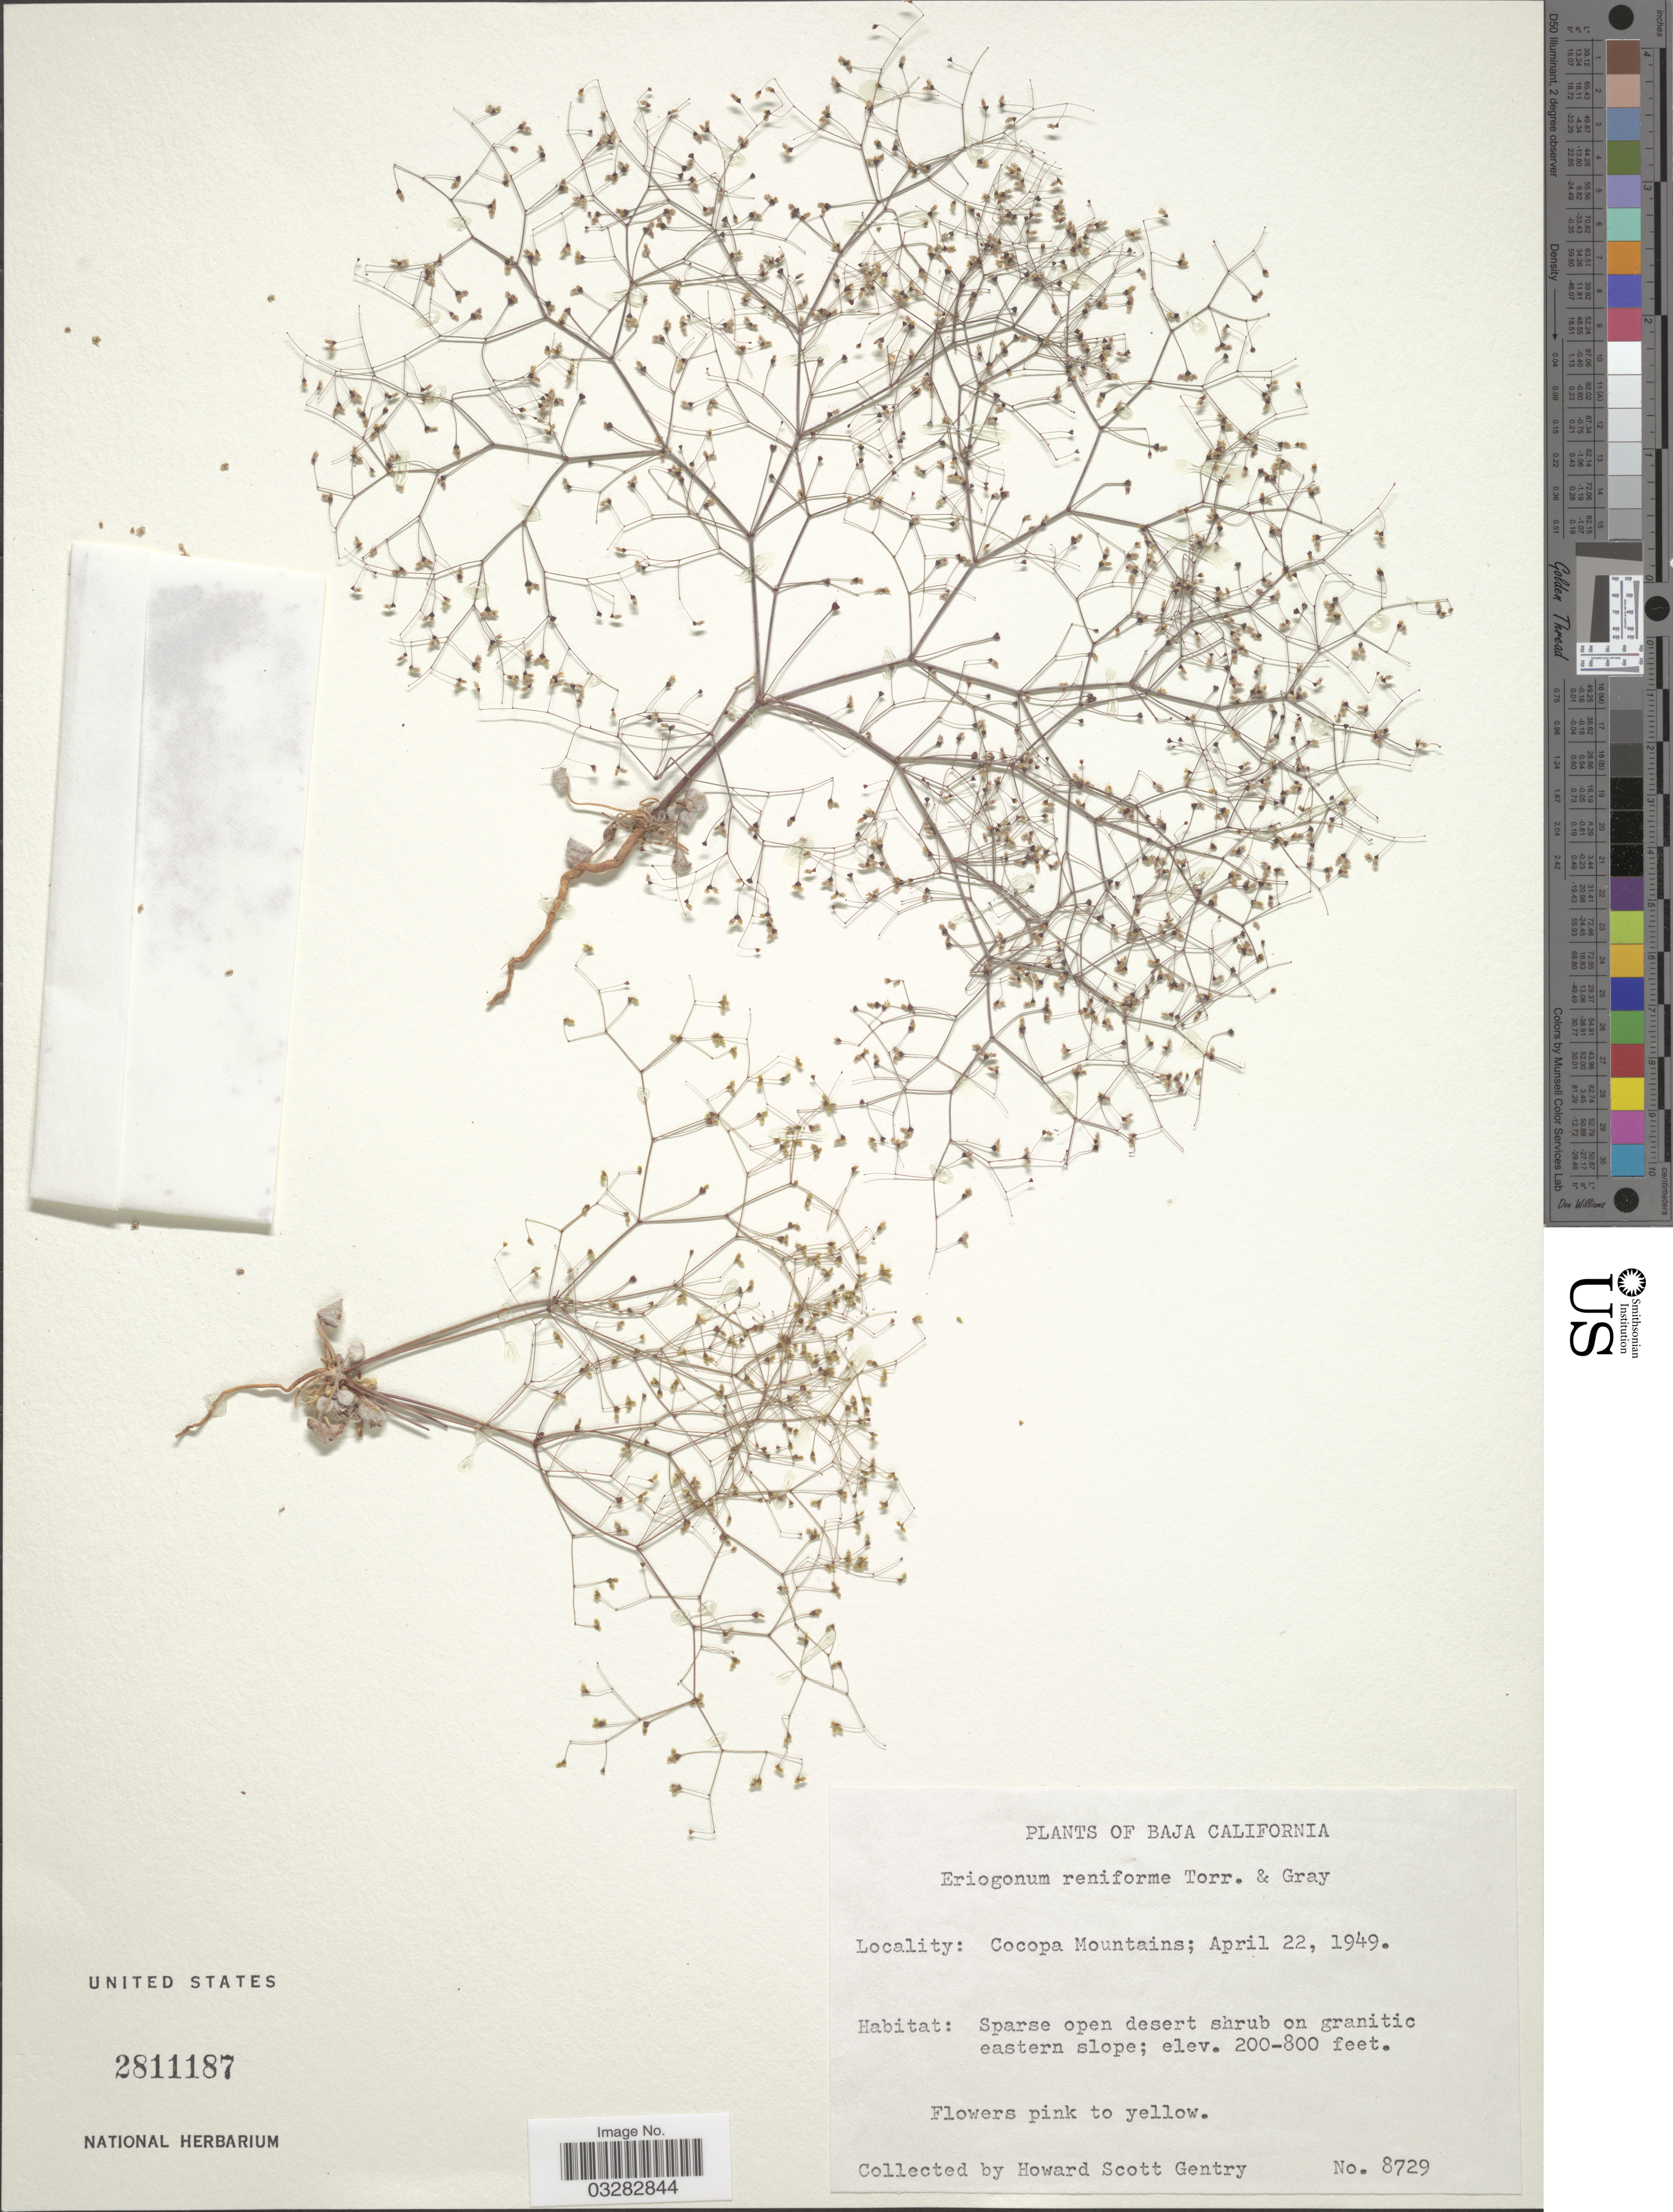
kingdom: Plantae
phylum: Tracheophyta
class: Magnoliopsida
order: Caryophyllales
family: Polygonaceae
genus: Eriogonum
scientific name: Eriogonum reniforme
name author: Torr. & Frém.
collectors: H. S. Gentry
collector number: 8729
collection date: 1949-04-22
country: Mexico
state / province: Baja California Norte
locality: Cocopa Mountains.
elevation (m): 61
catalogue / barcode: US 2811187